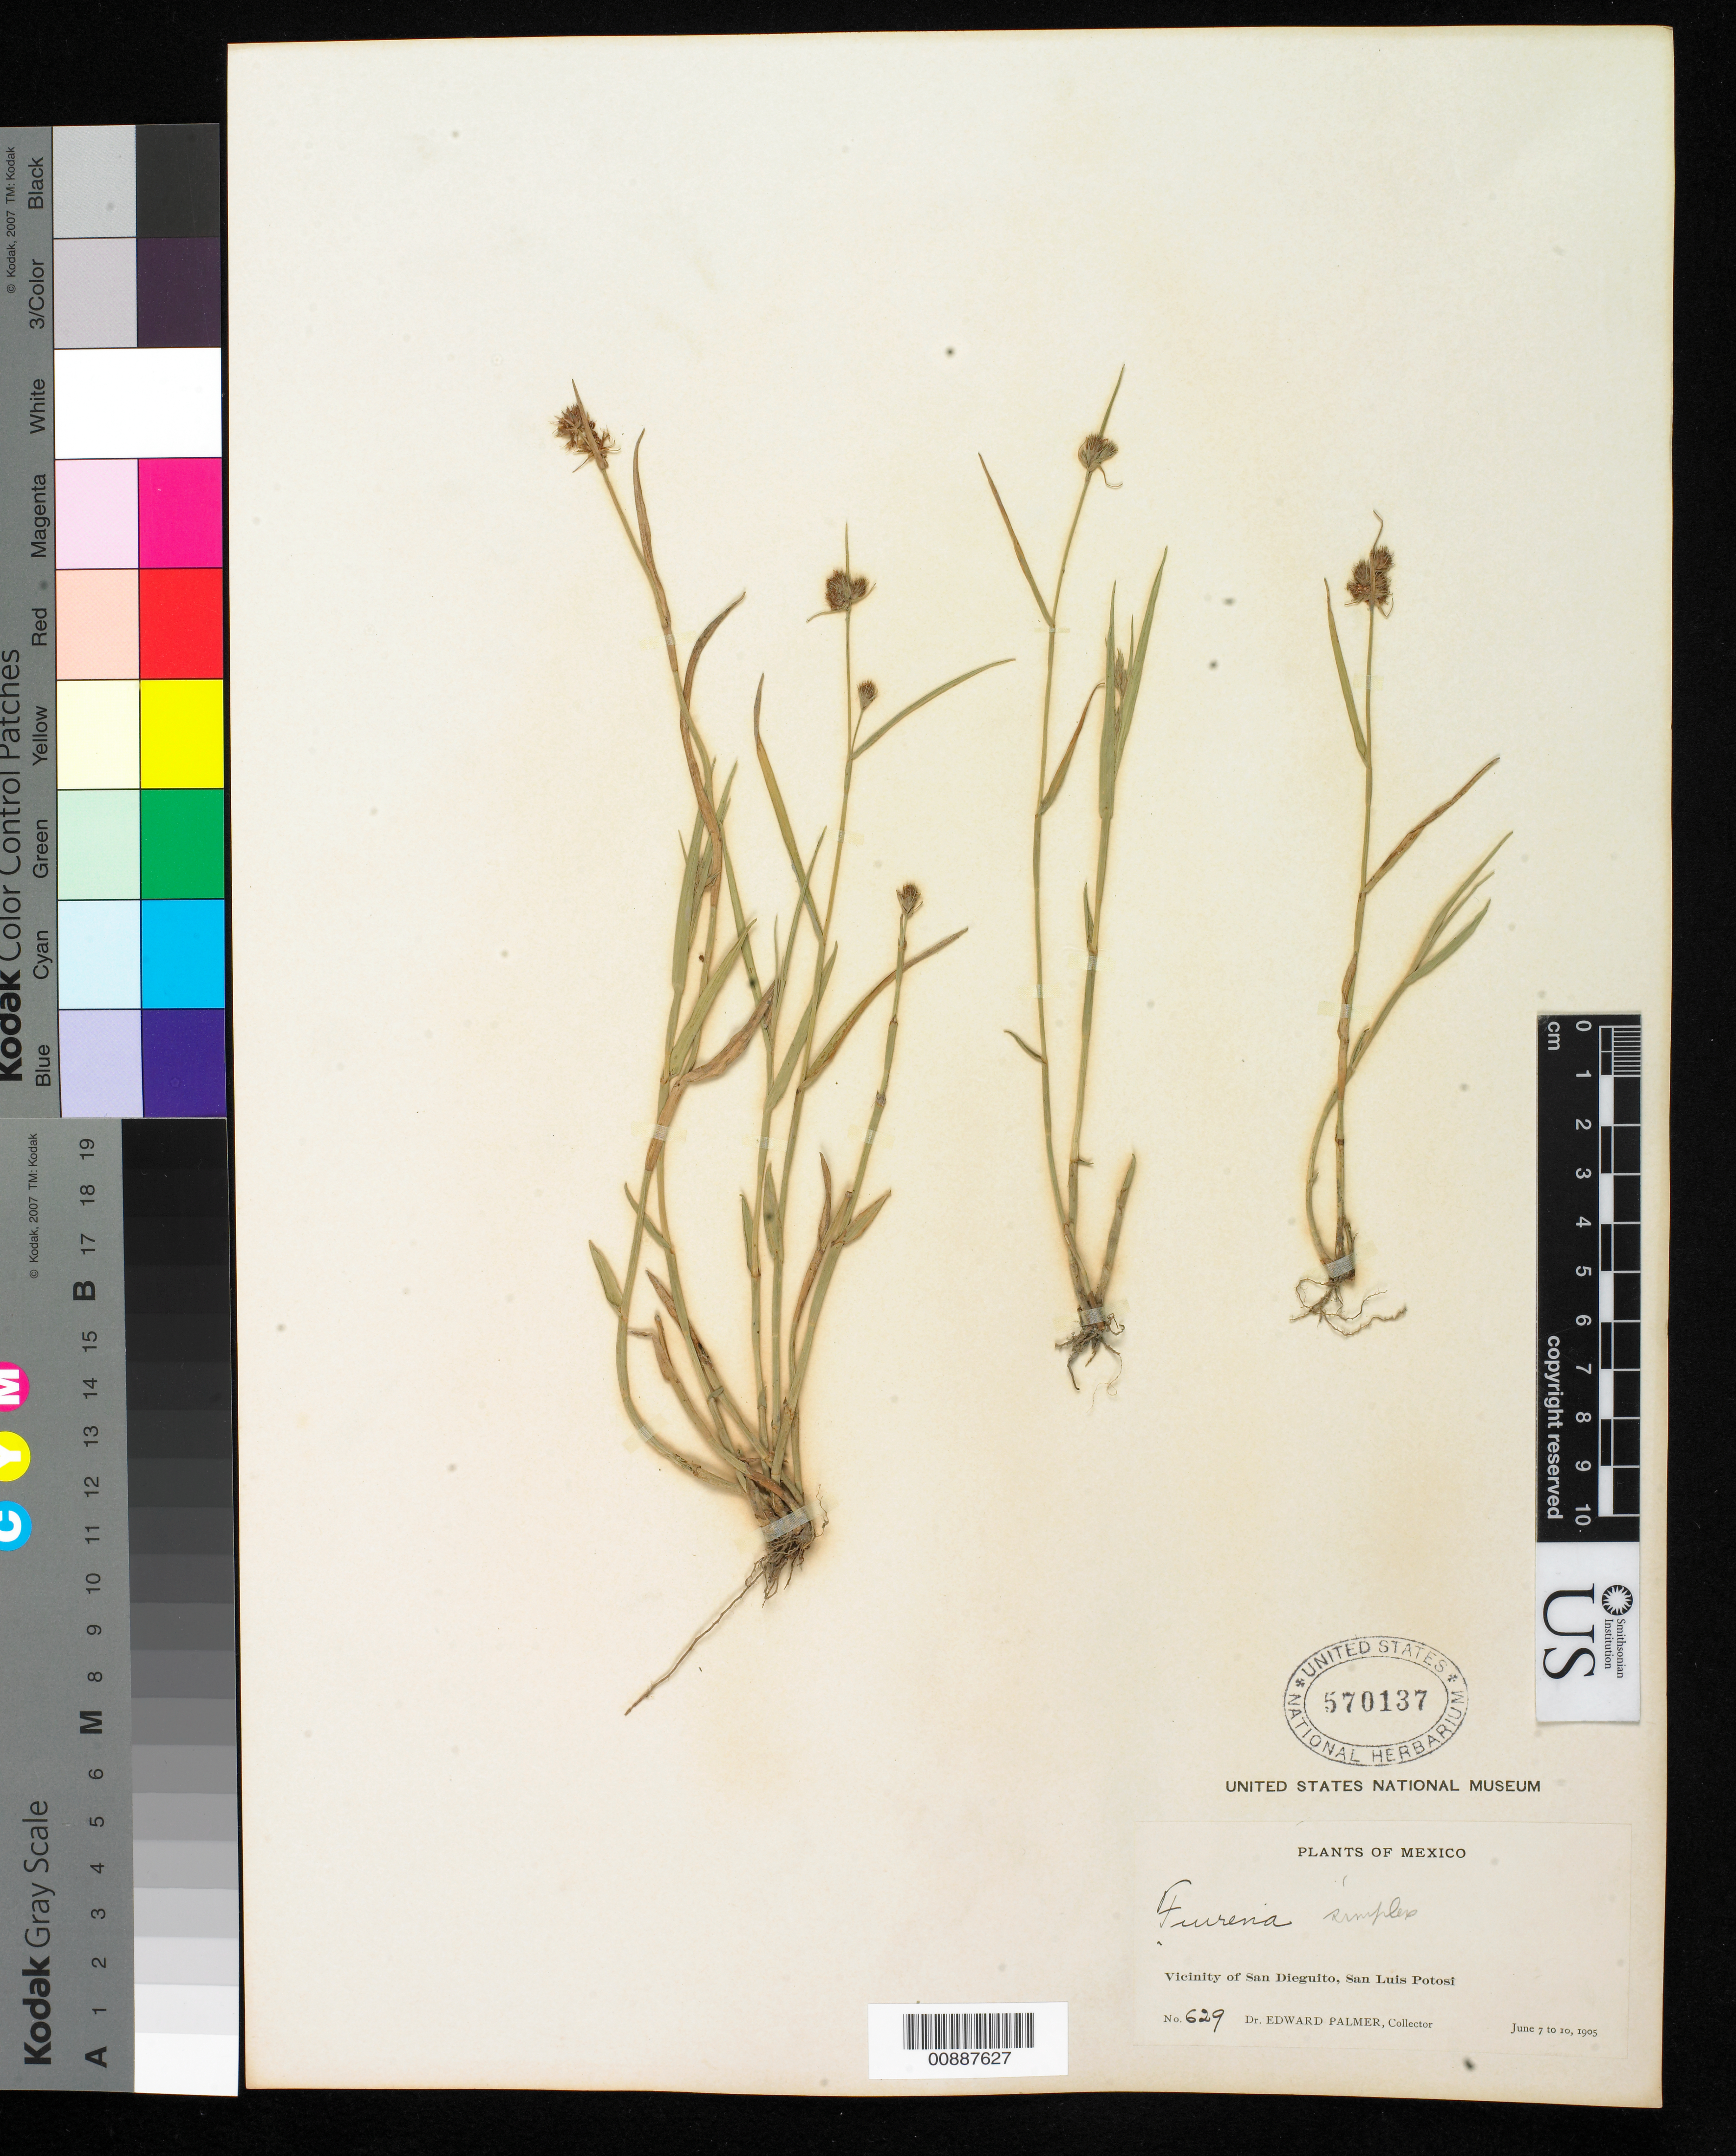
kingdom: Plantae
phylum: Tracheophyta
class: Liliopsida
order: Poales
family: Cyperaceae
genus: Fuirena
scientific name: Fuirena simplex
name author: Vahl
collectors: E. Palmer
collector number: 629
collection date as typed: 07 Jun 1905 to 10 Jun 1905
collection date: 1905-06-07/1905-06-10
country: Mexico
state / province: San Luis Potosí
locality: Vicinity of San Dieguito, San Luis Potosí.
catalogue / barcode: US 570137